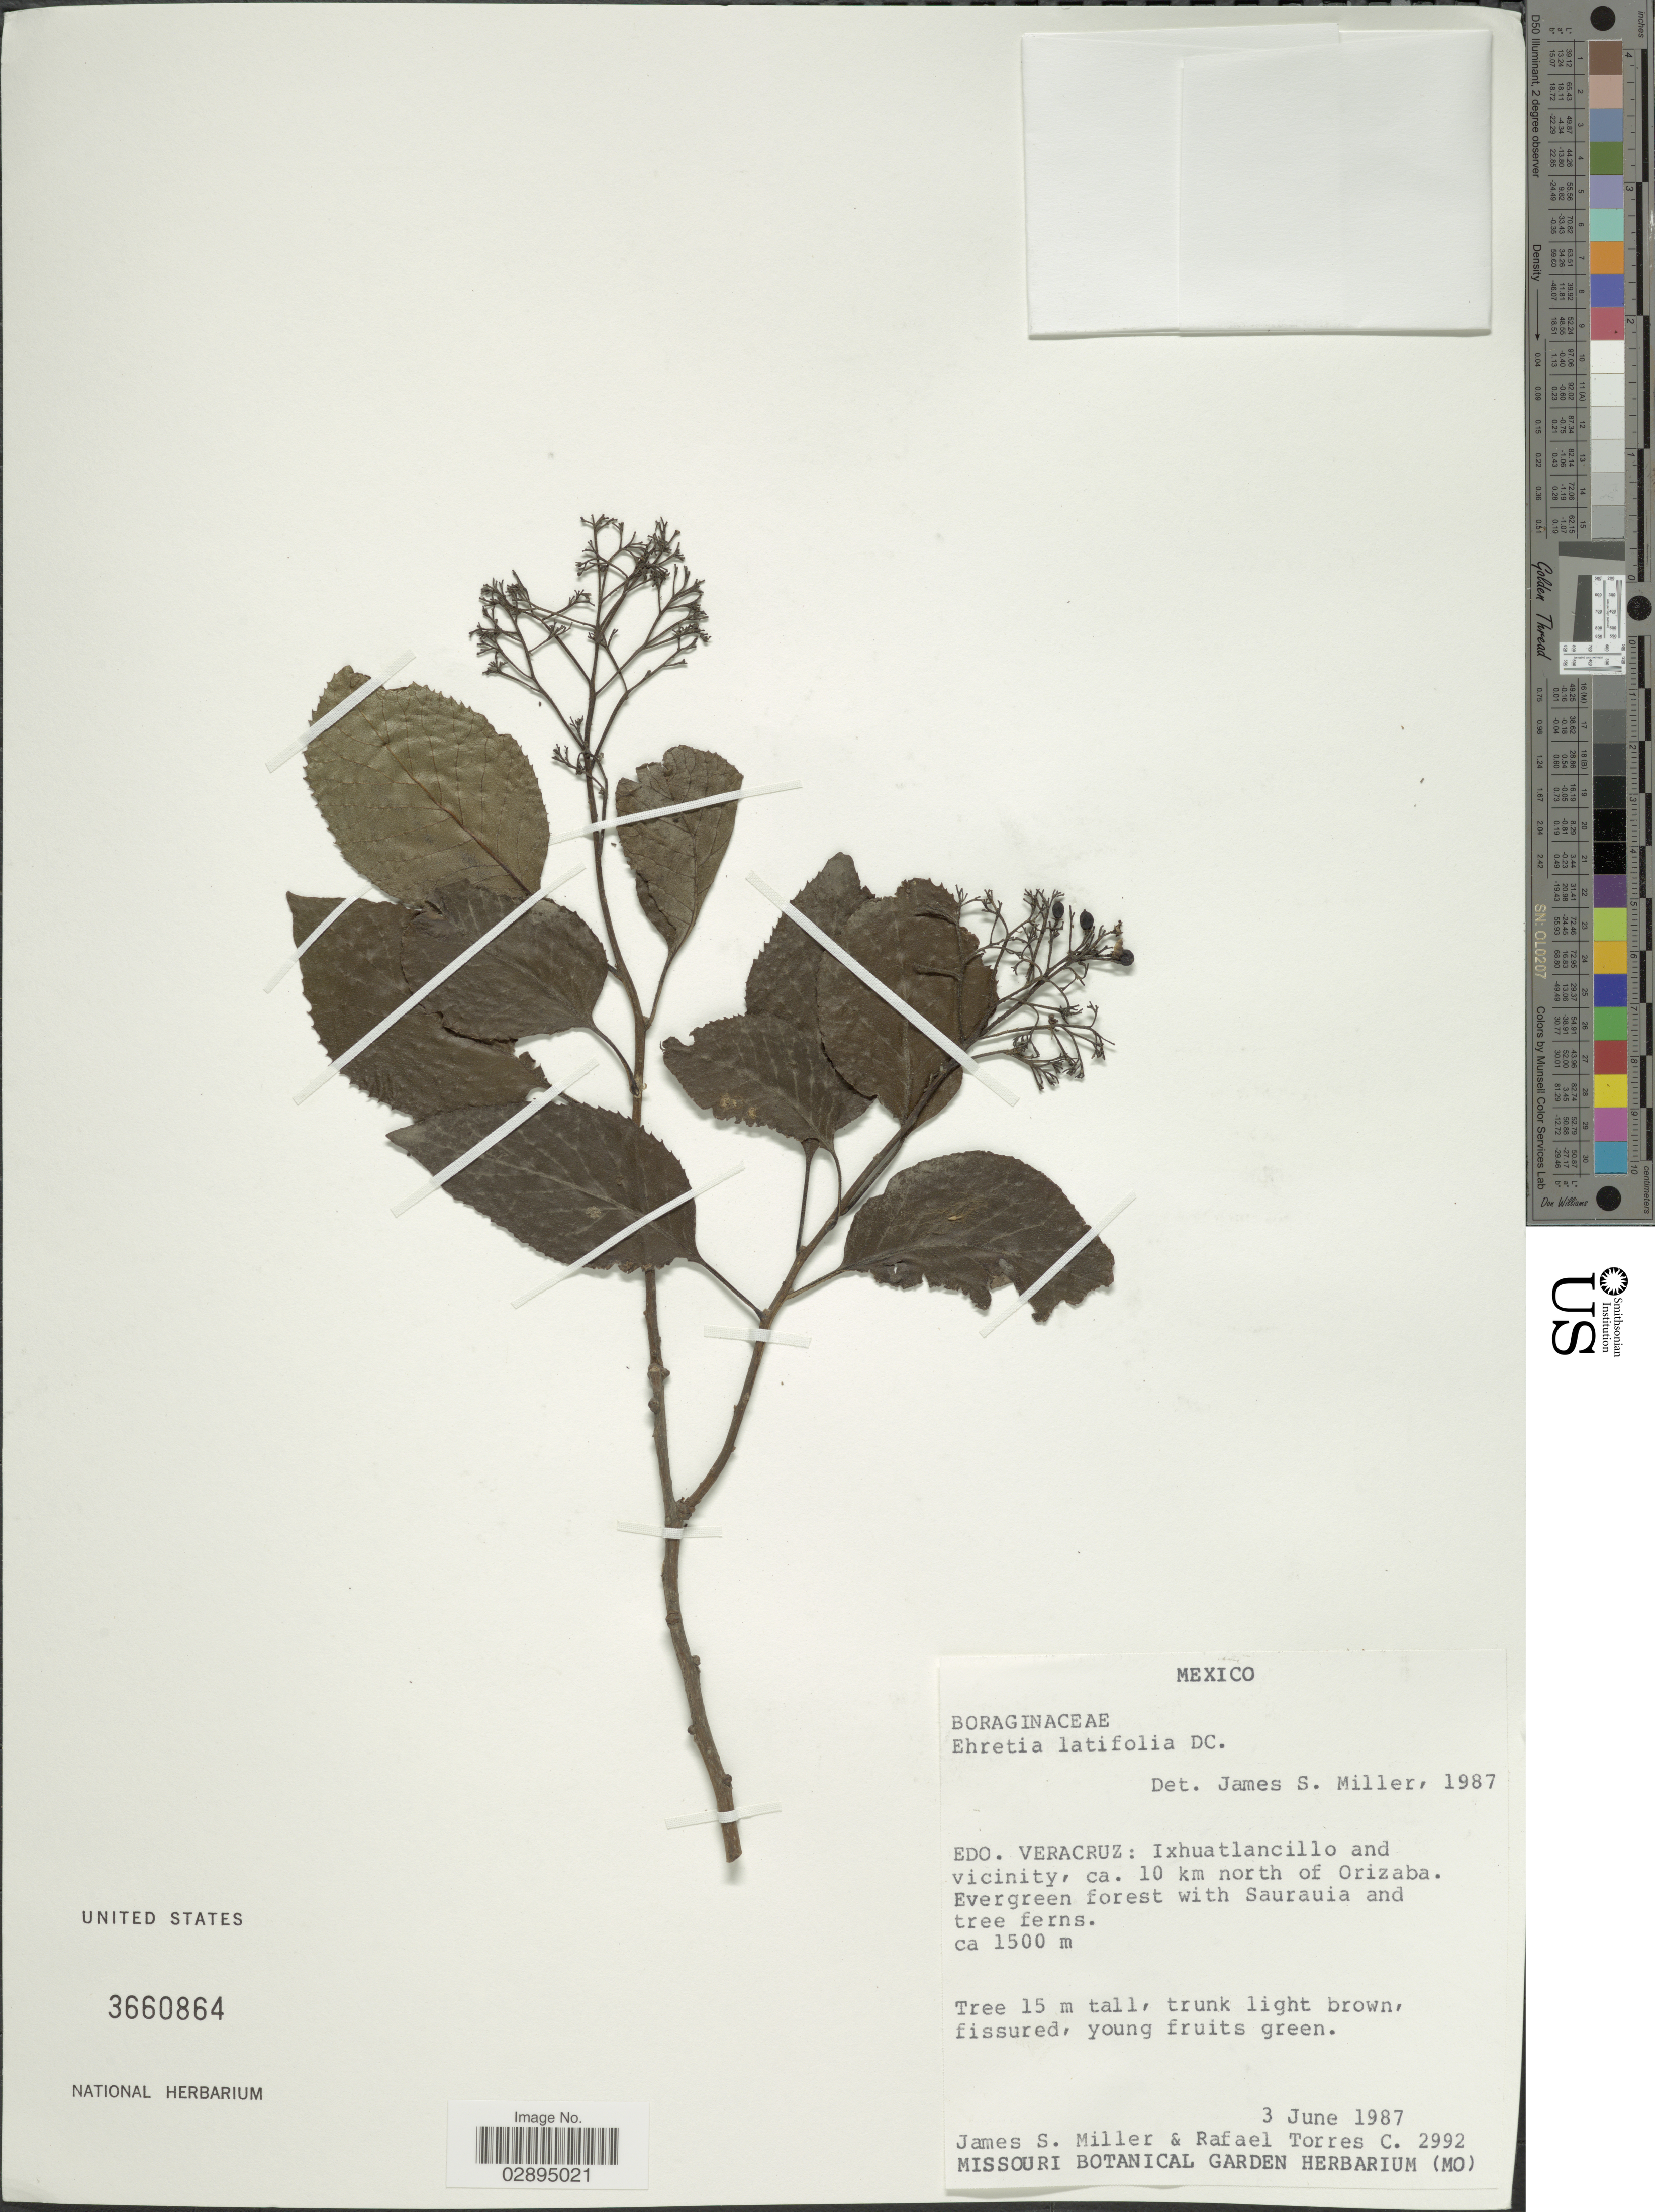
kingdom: Plantae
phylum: Tracheophyta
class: Magnoliopsida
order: Boraginales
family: Ehretiaceae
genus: Ehretia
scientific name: Ehretia latifolia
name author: DC.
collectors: J. S. Miller & R. Torres C.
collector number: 2992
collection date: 1987-06-03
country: Mexico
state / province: Veracruz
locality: Edo. Veracruz: Ixhuatlancillo and vicinity, ca. 10 km north of Orizaba.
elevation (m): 1500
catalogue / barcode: US 3660864